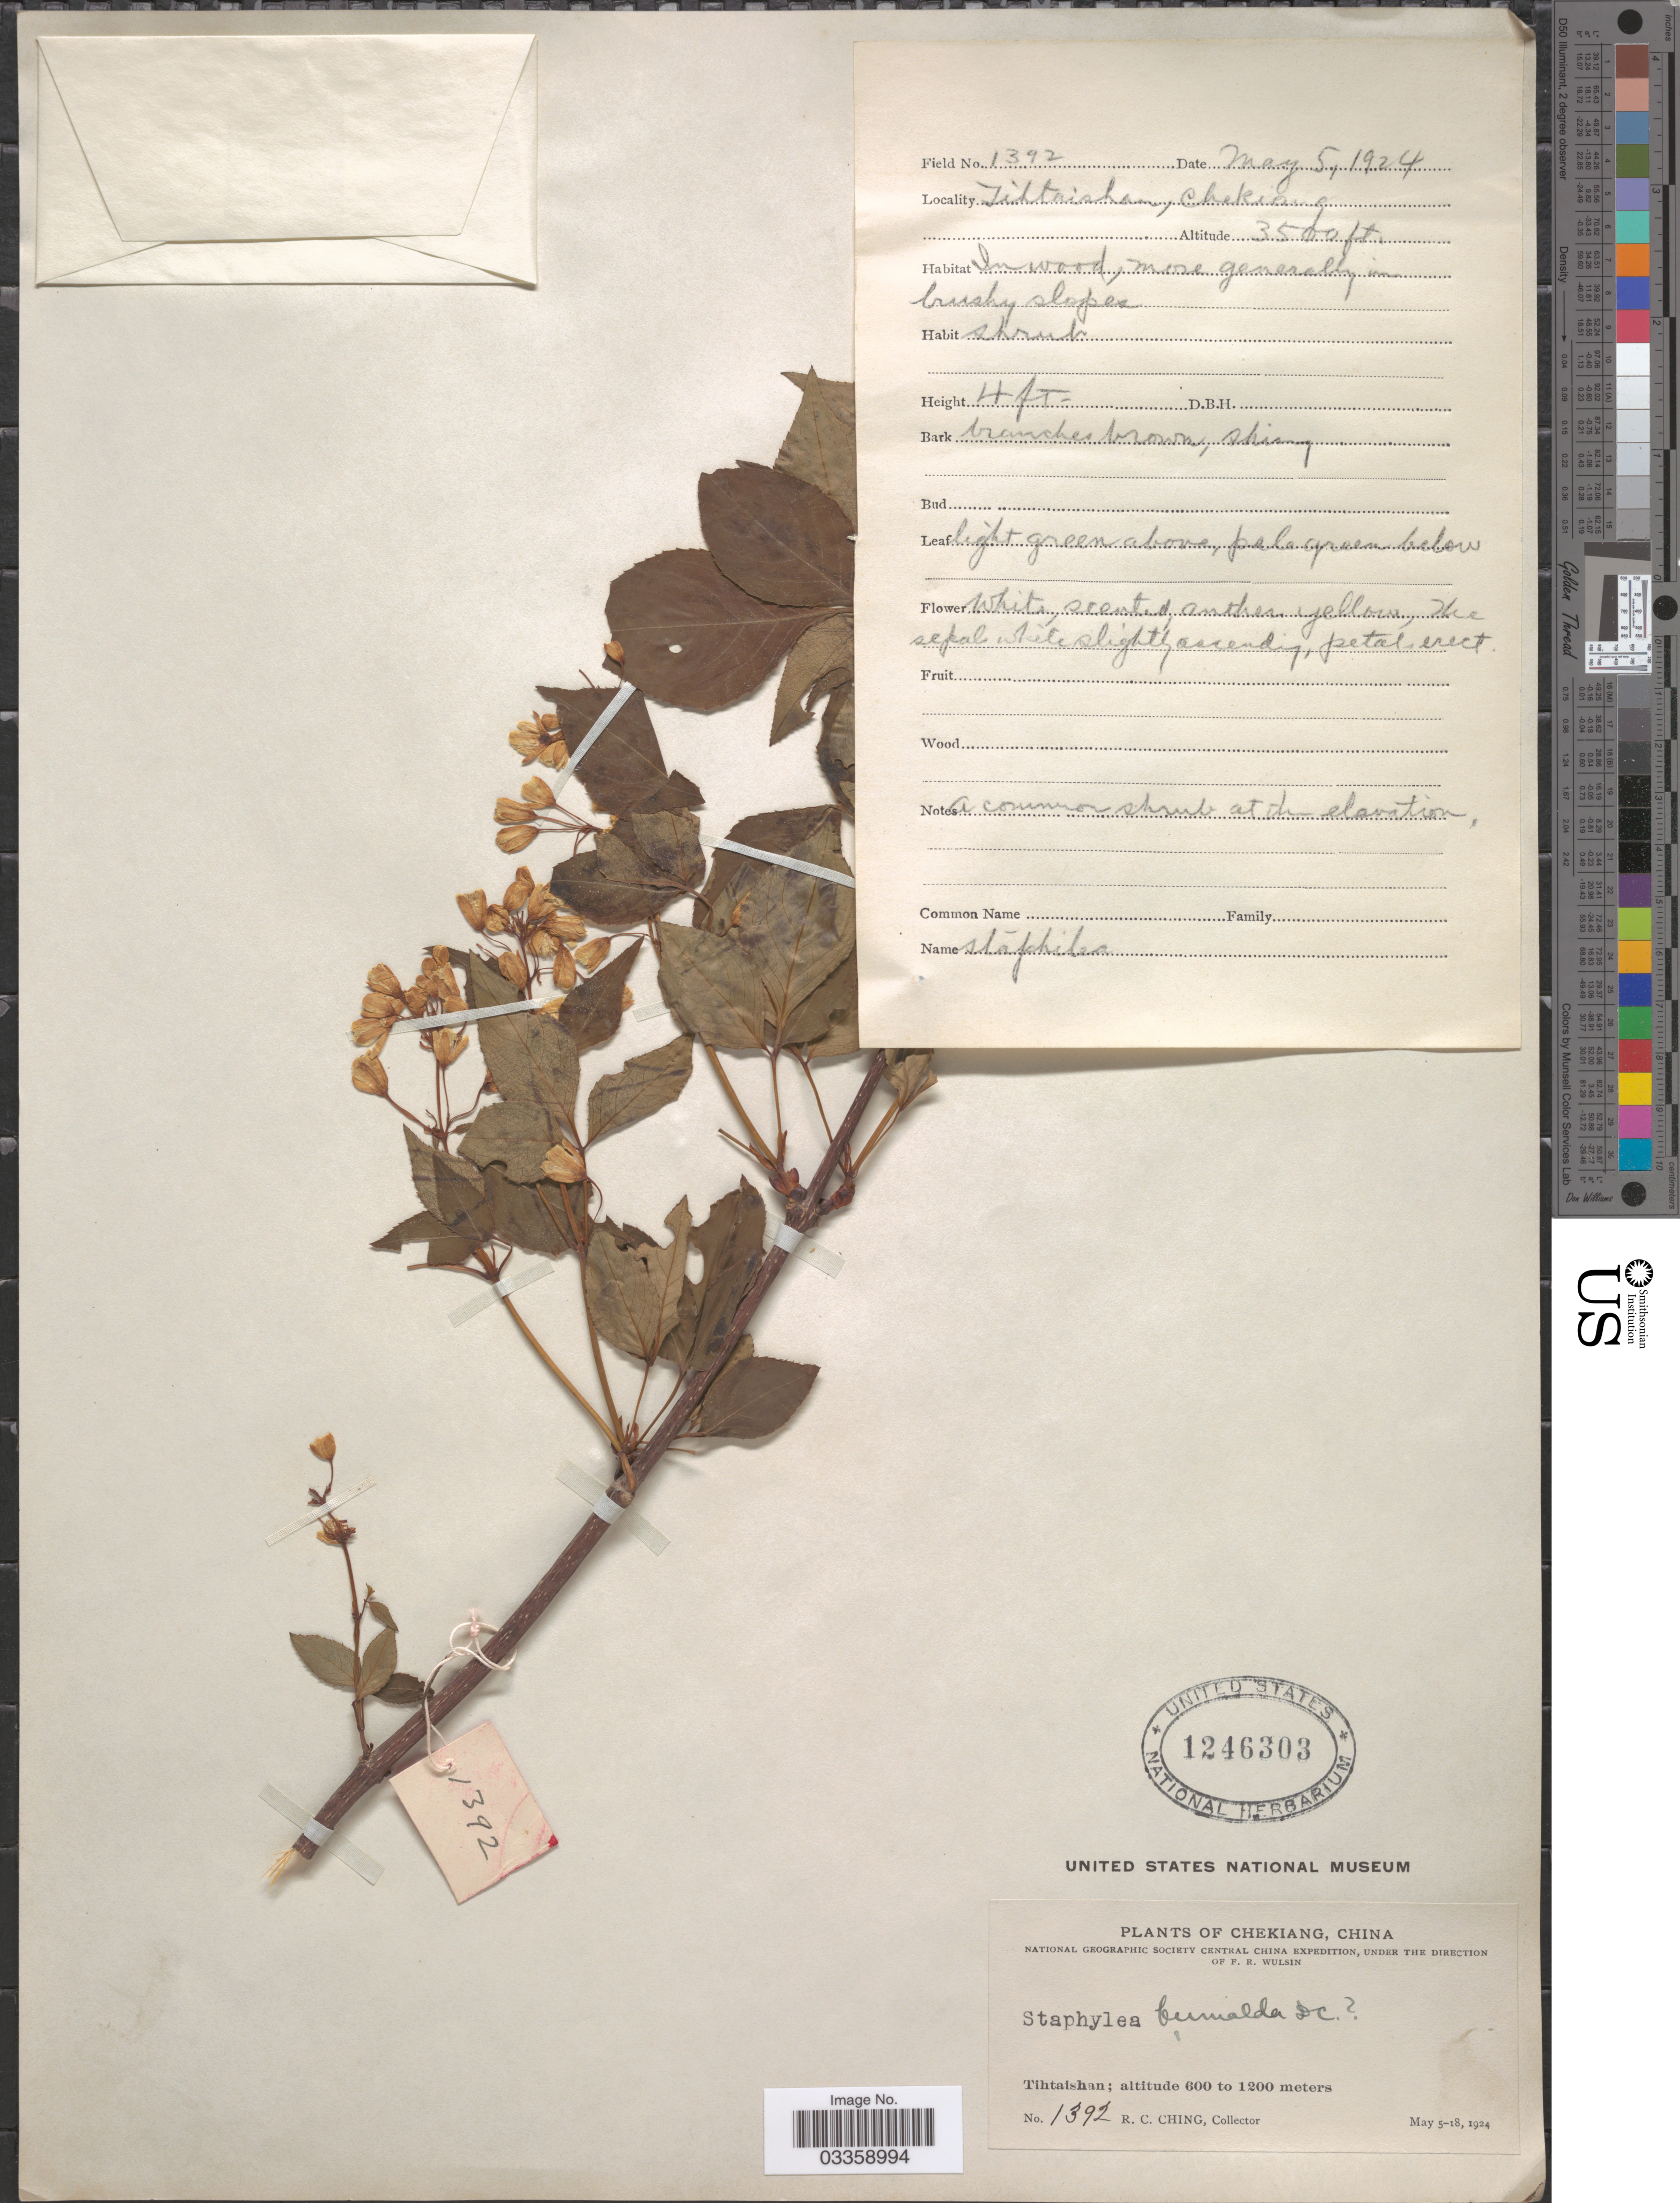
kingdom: Plantae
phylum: Tracheophyta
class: Magnoliopsida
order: Crossosomatales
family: Staphyleaceae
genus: Staphylea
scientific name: Staphylea bumalda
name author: DC.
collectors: R. C. Ching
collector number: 1392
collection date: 1924-05-05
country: China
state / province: Zhejiang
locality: Chekiang. Tihtaishan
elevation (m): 1067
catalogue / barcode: US 1246303